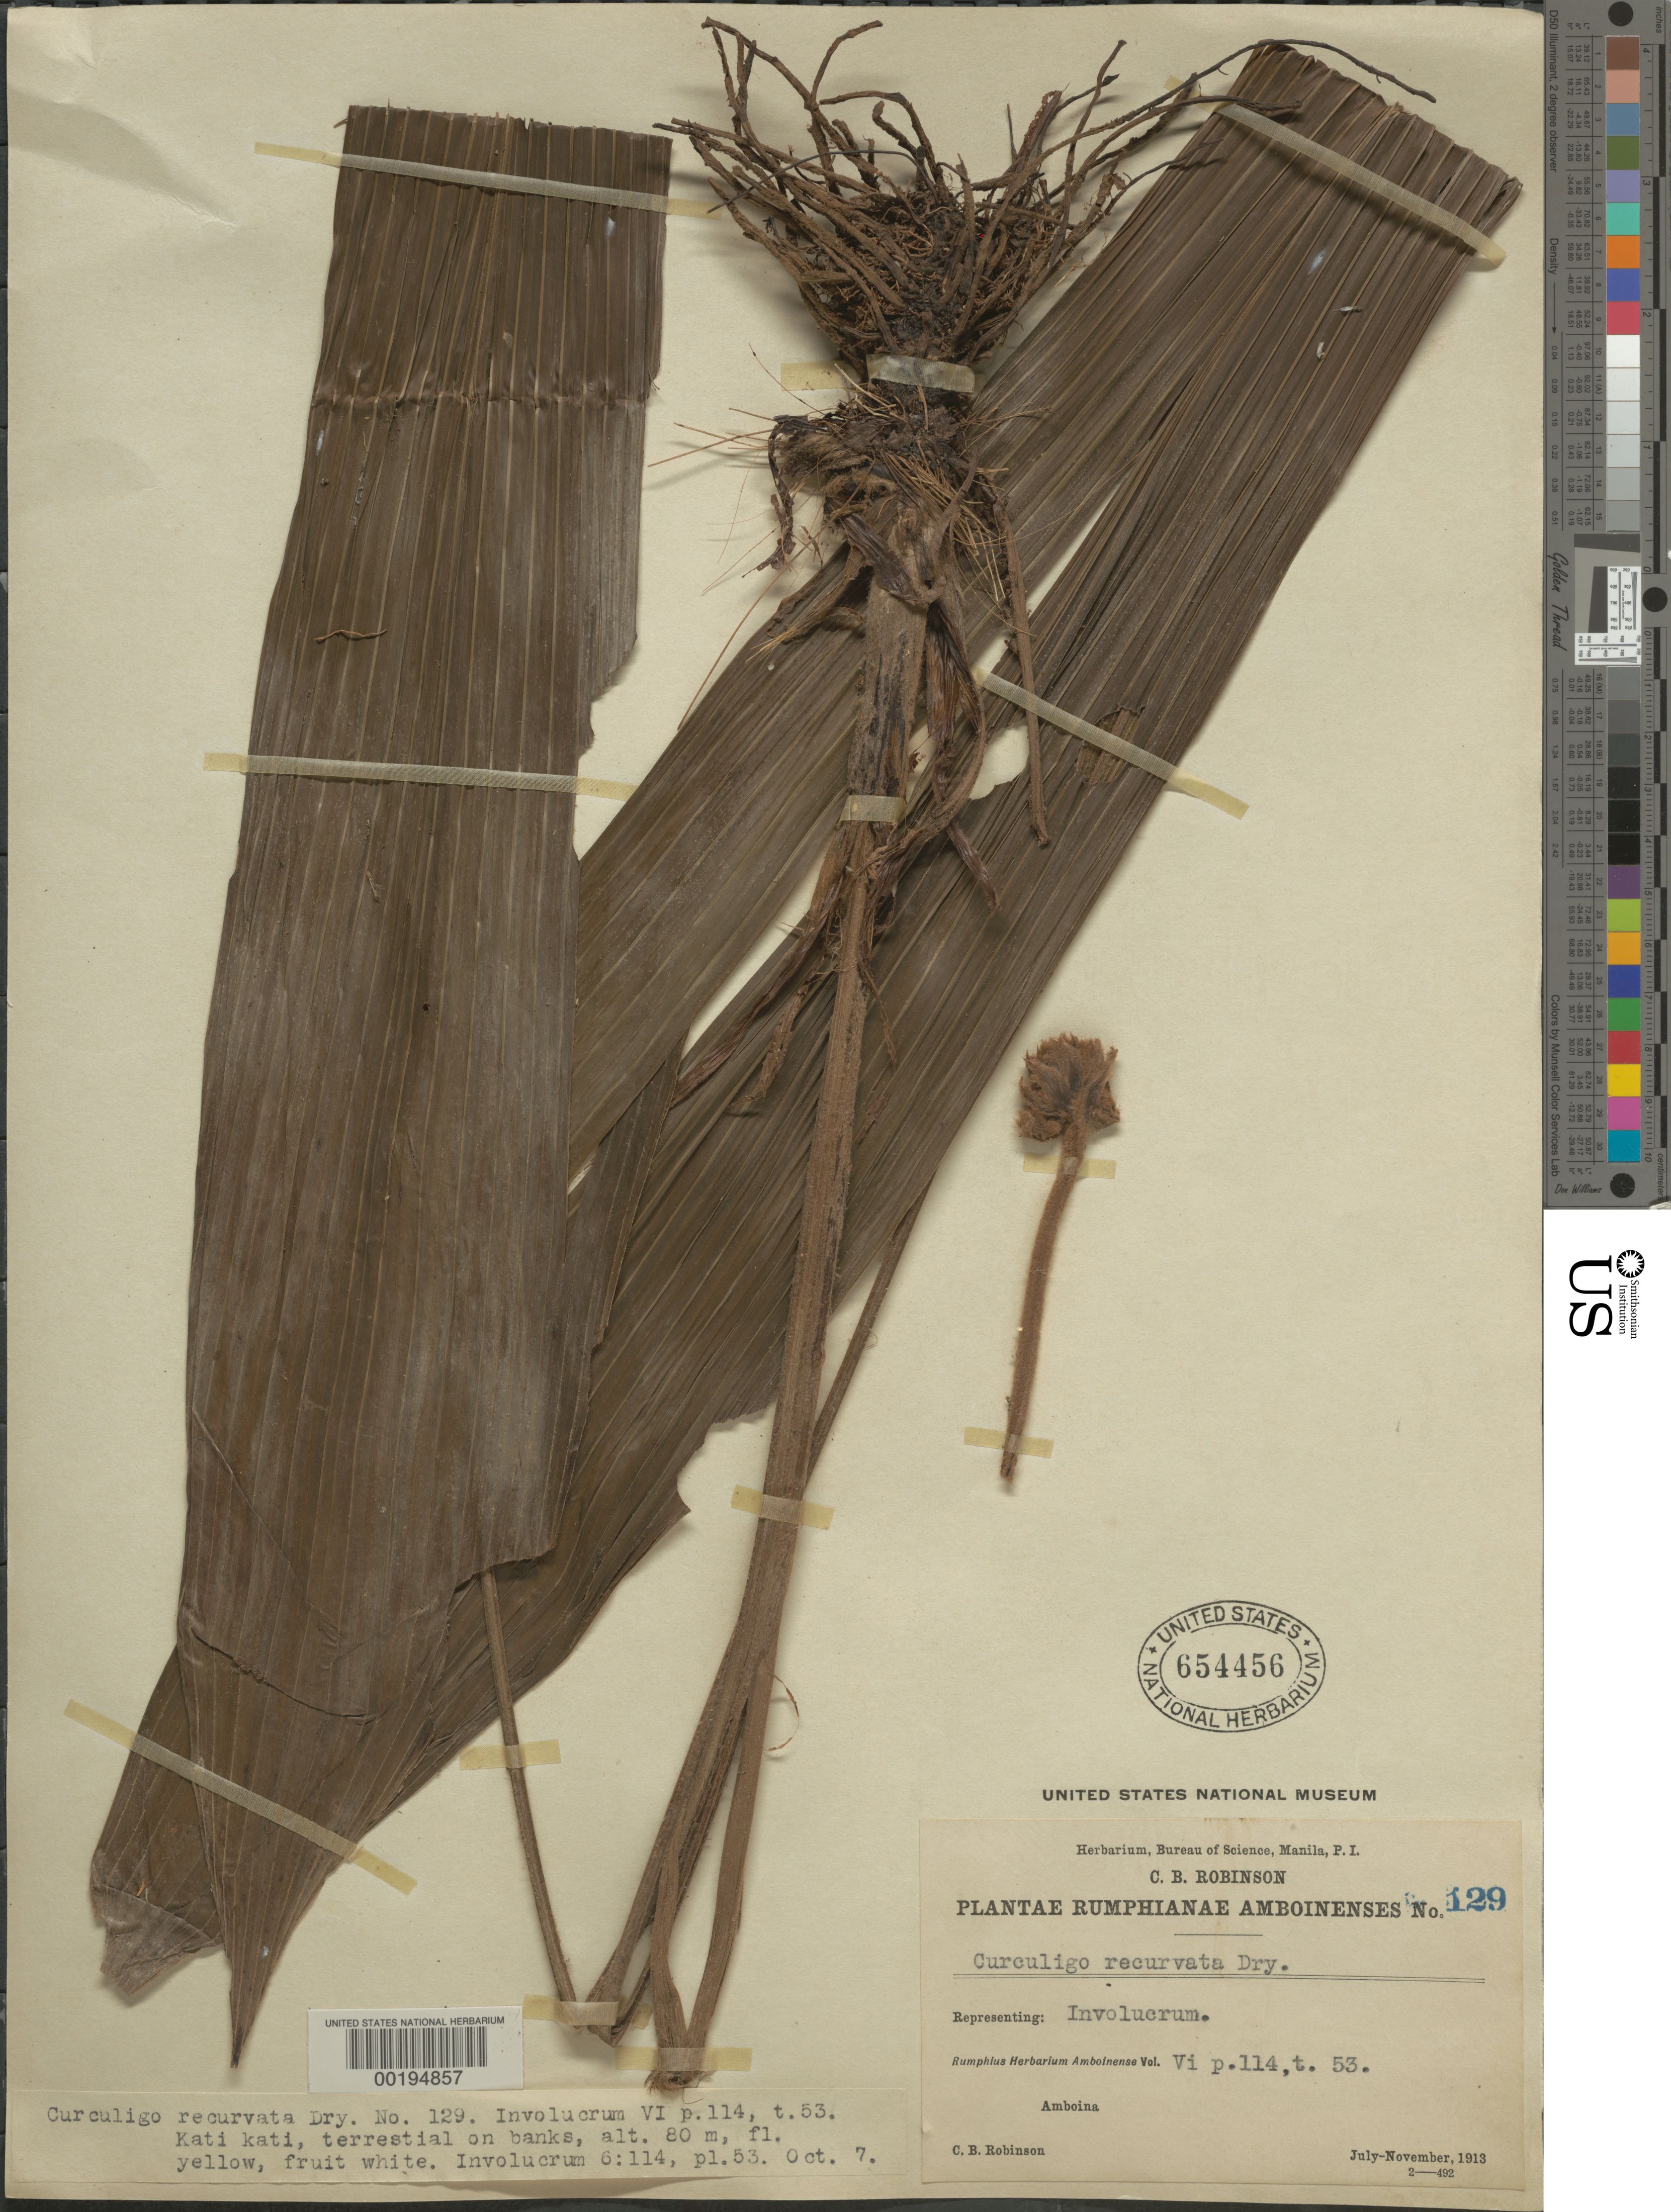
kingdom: Plantae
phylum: Tracheophyta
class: Liliopsida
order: Asparagales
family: Hypoxidaceae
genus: Curculigo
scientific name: Curculigo capitulata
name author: (Lour.) Kuntze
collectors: C. Robinson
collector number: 129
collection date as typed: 07 Oct 1913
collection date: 1913-10-07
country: Indonesia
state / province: Maluku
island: Amboina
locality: Amboina, kati-kati [Moluccas]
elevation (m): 80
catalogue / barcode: US 654456